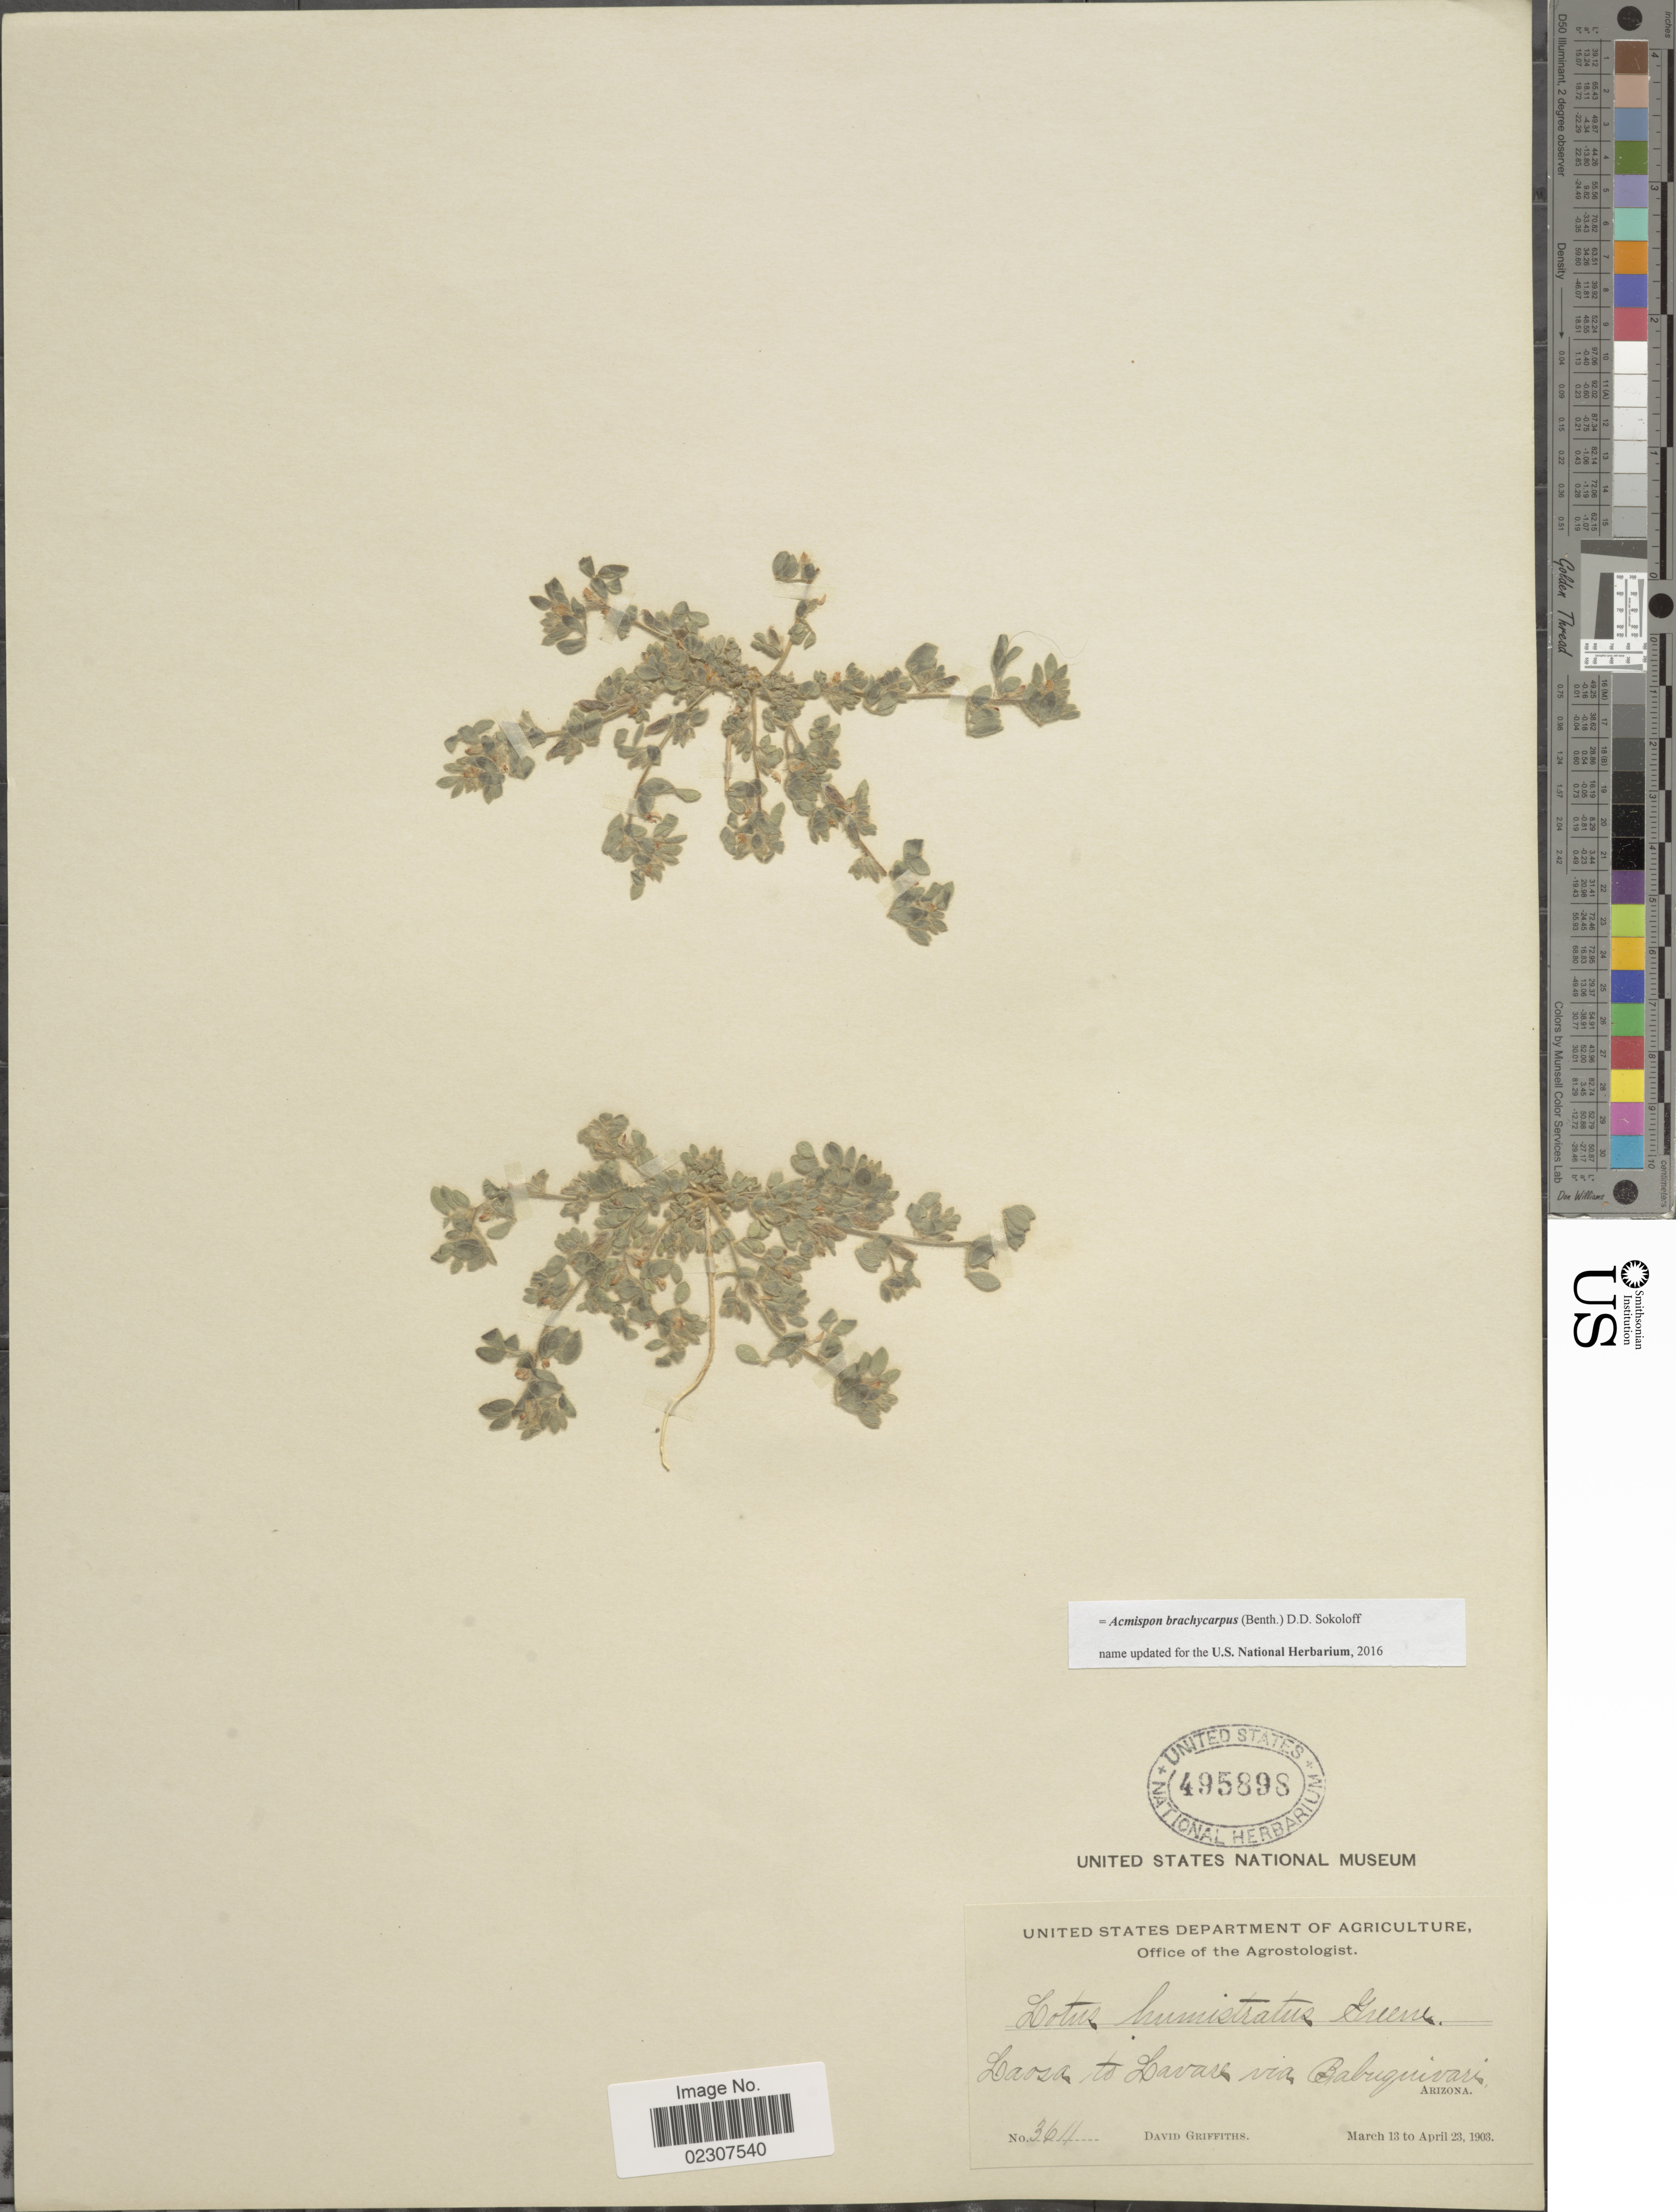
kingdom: Plantae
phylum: Tracheophyta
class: Magnoliopsida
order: Fabales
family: Fabaceae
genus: Acmispon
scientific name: Acmispon brachycarpus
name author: (Benth.) D.D. Sokoloff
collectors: D. Griffiths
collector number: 3611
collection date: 1903-03-13/1903-04-23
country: United States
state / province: Arizona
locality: Laosa to Lavare via Babuquivari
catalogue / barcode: US 495898